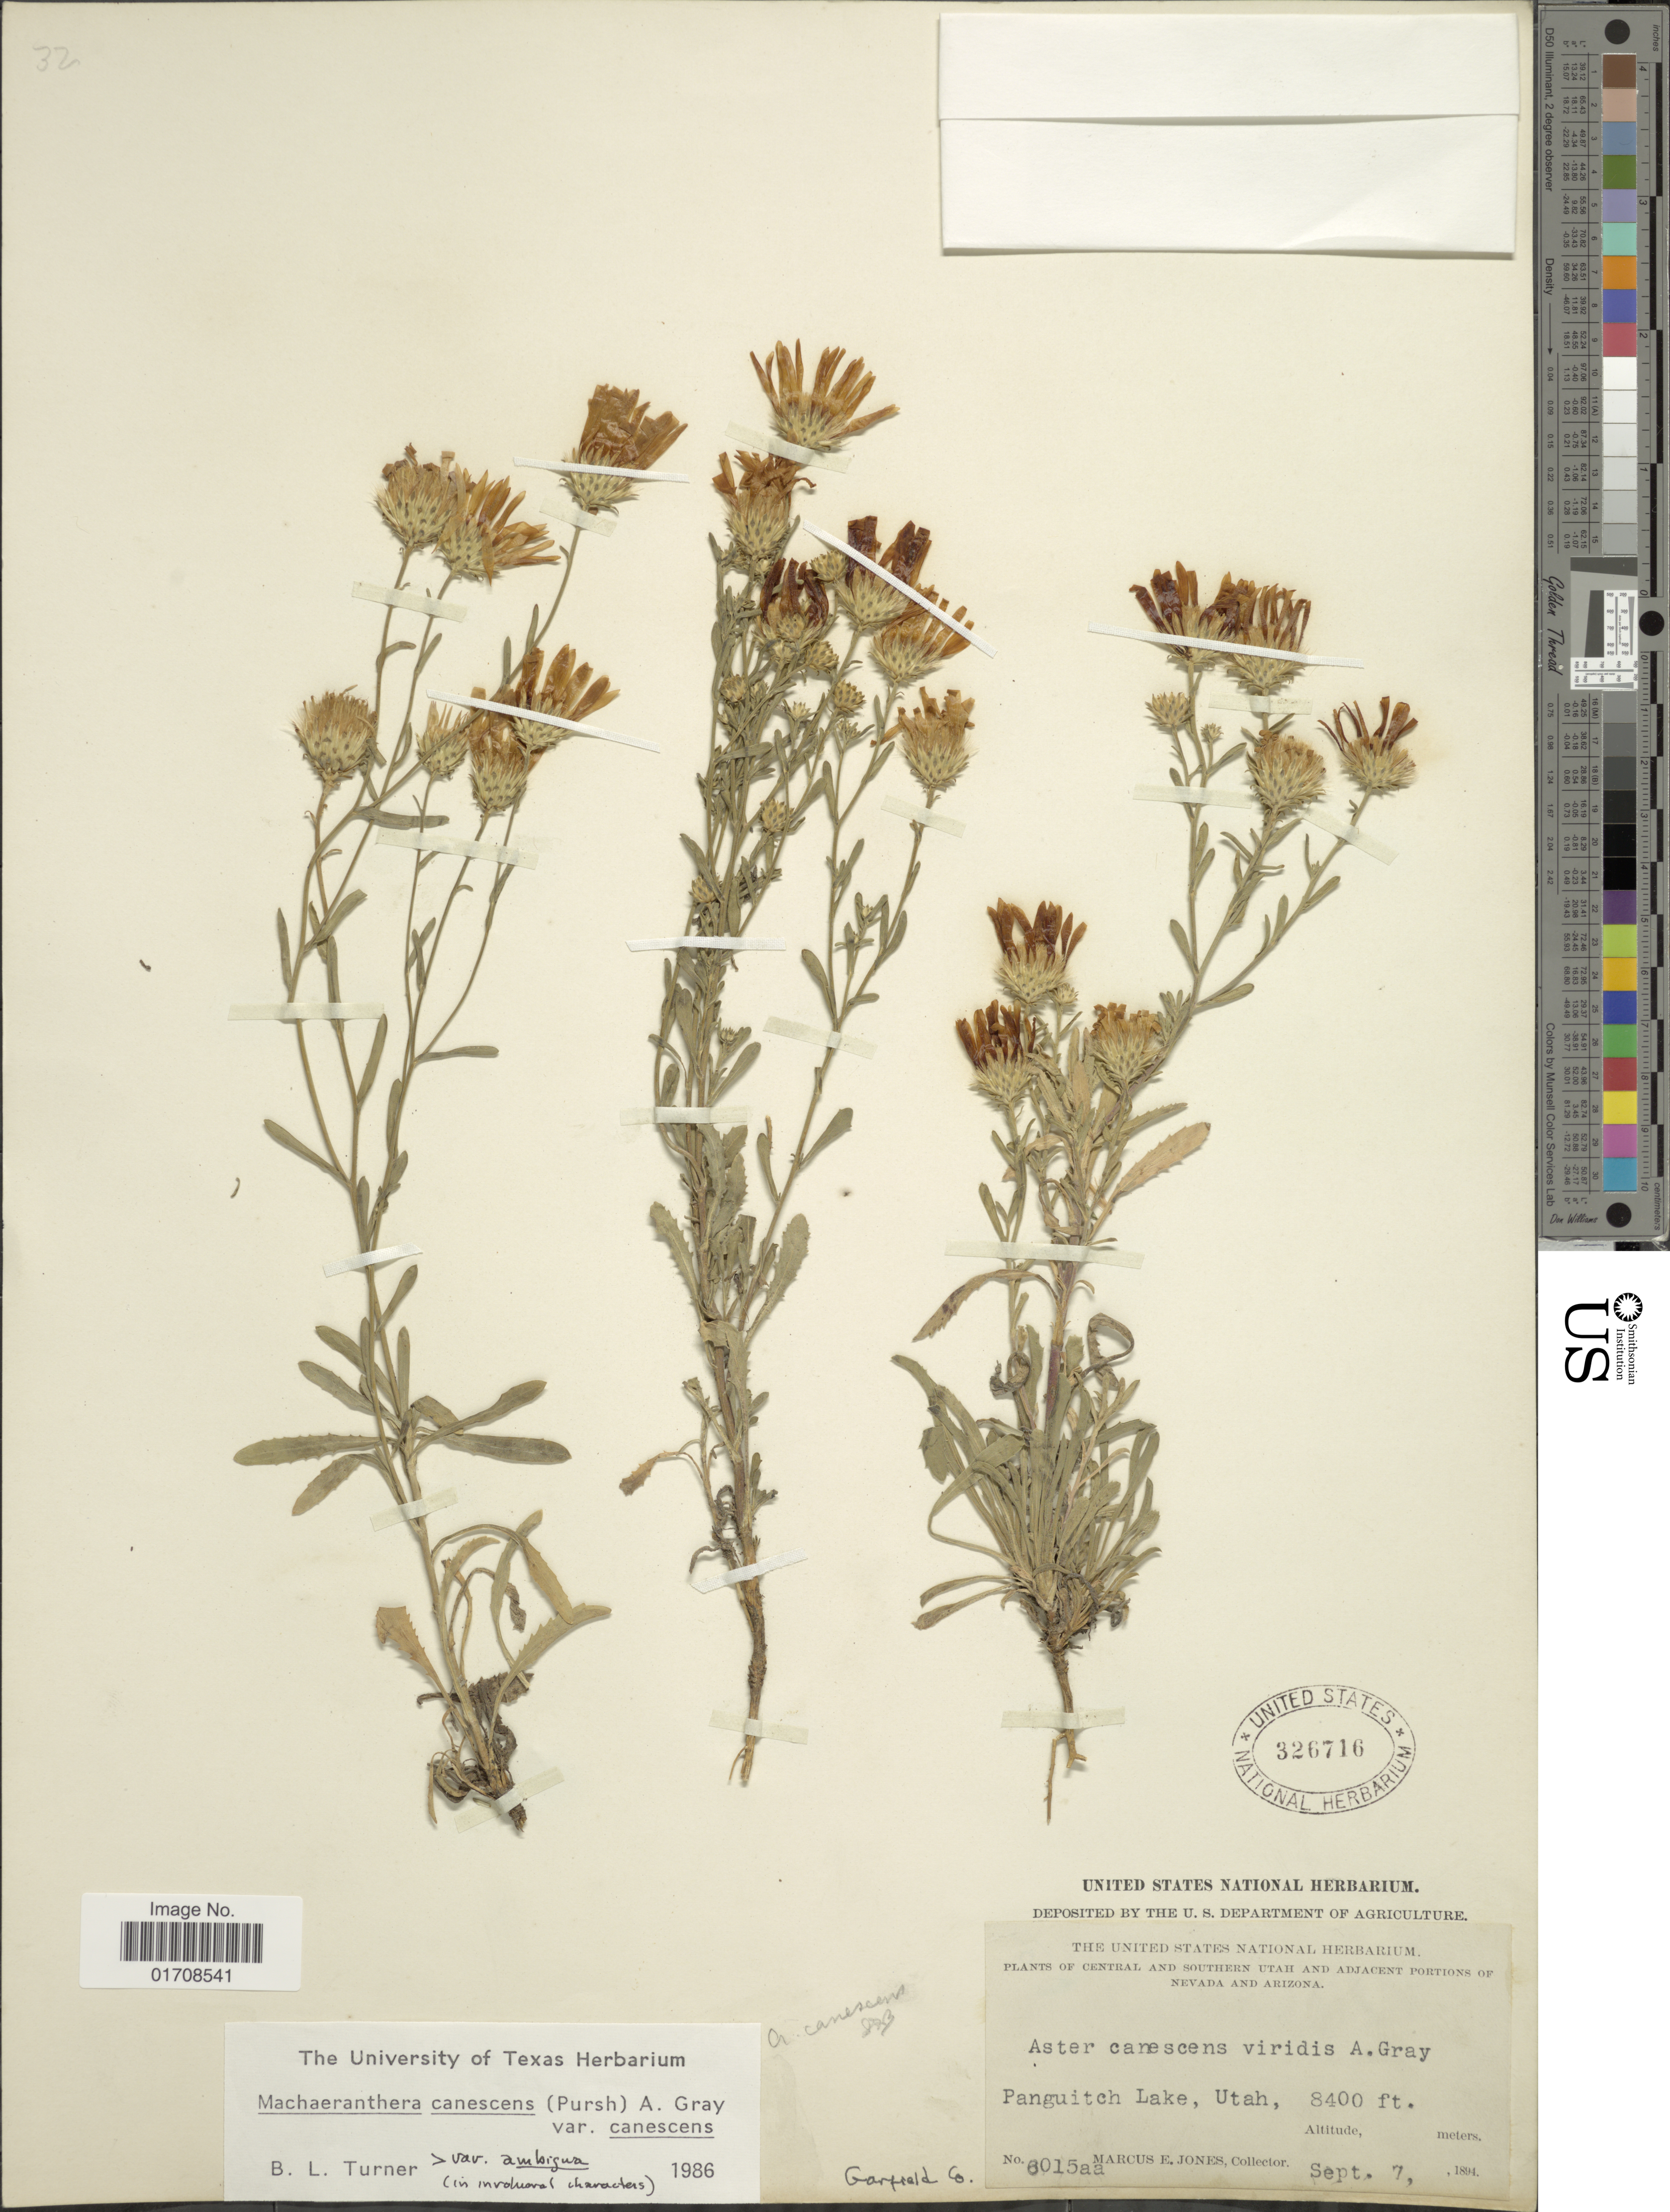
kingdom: Plantae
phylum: Tracheophyta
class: Magnoliopsida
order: Asterales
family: Asteraceae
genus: Machaeranthera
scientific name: Machaeranthera canescens var. canescens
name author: (Pursh) A. Gray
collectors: M. E. Jones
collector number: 6015aa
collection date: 1894-09-07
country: United States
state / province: Utah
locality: Panguitch Lake, Garfield Co.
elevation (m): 2560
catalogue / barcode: US 326716